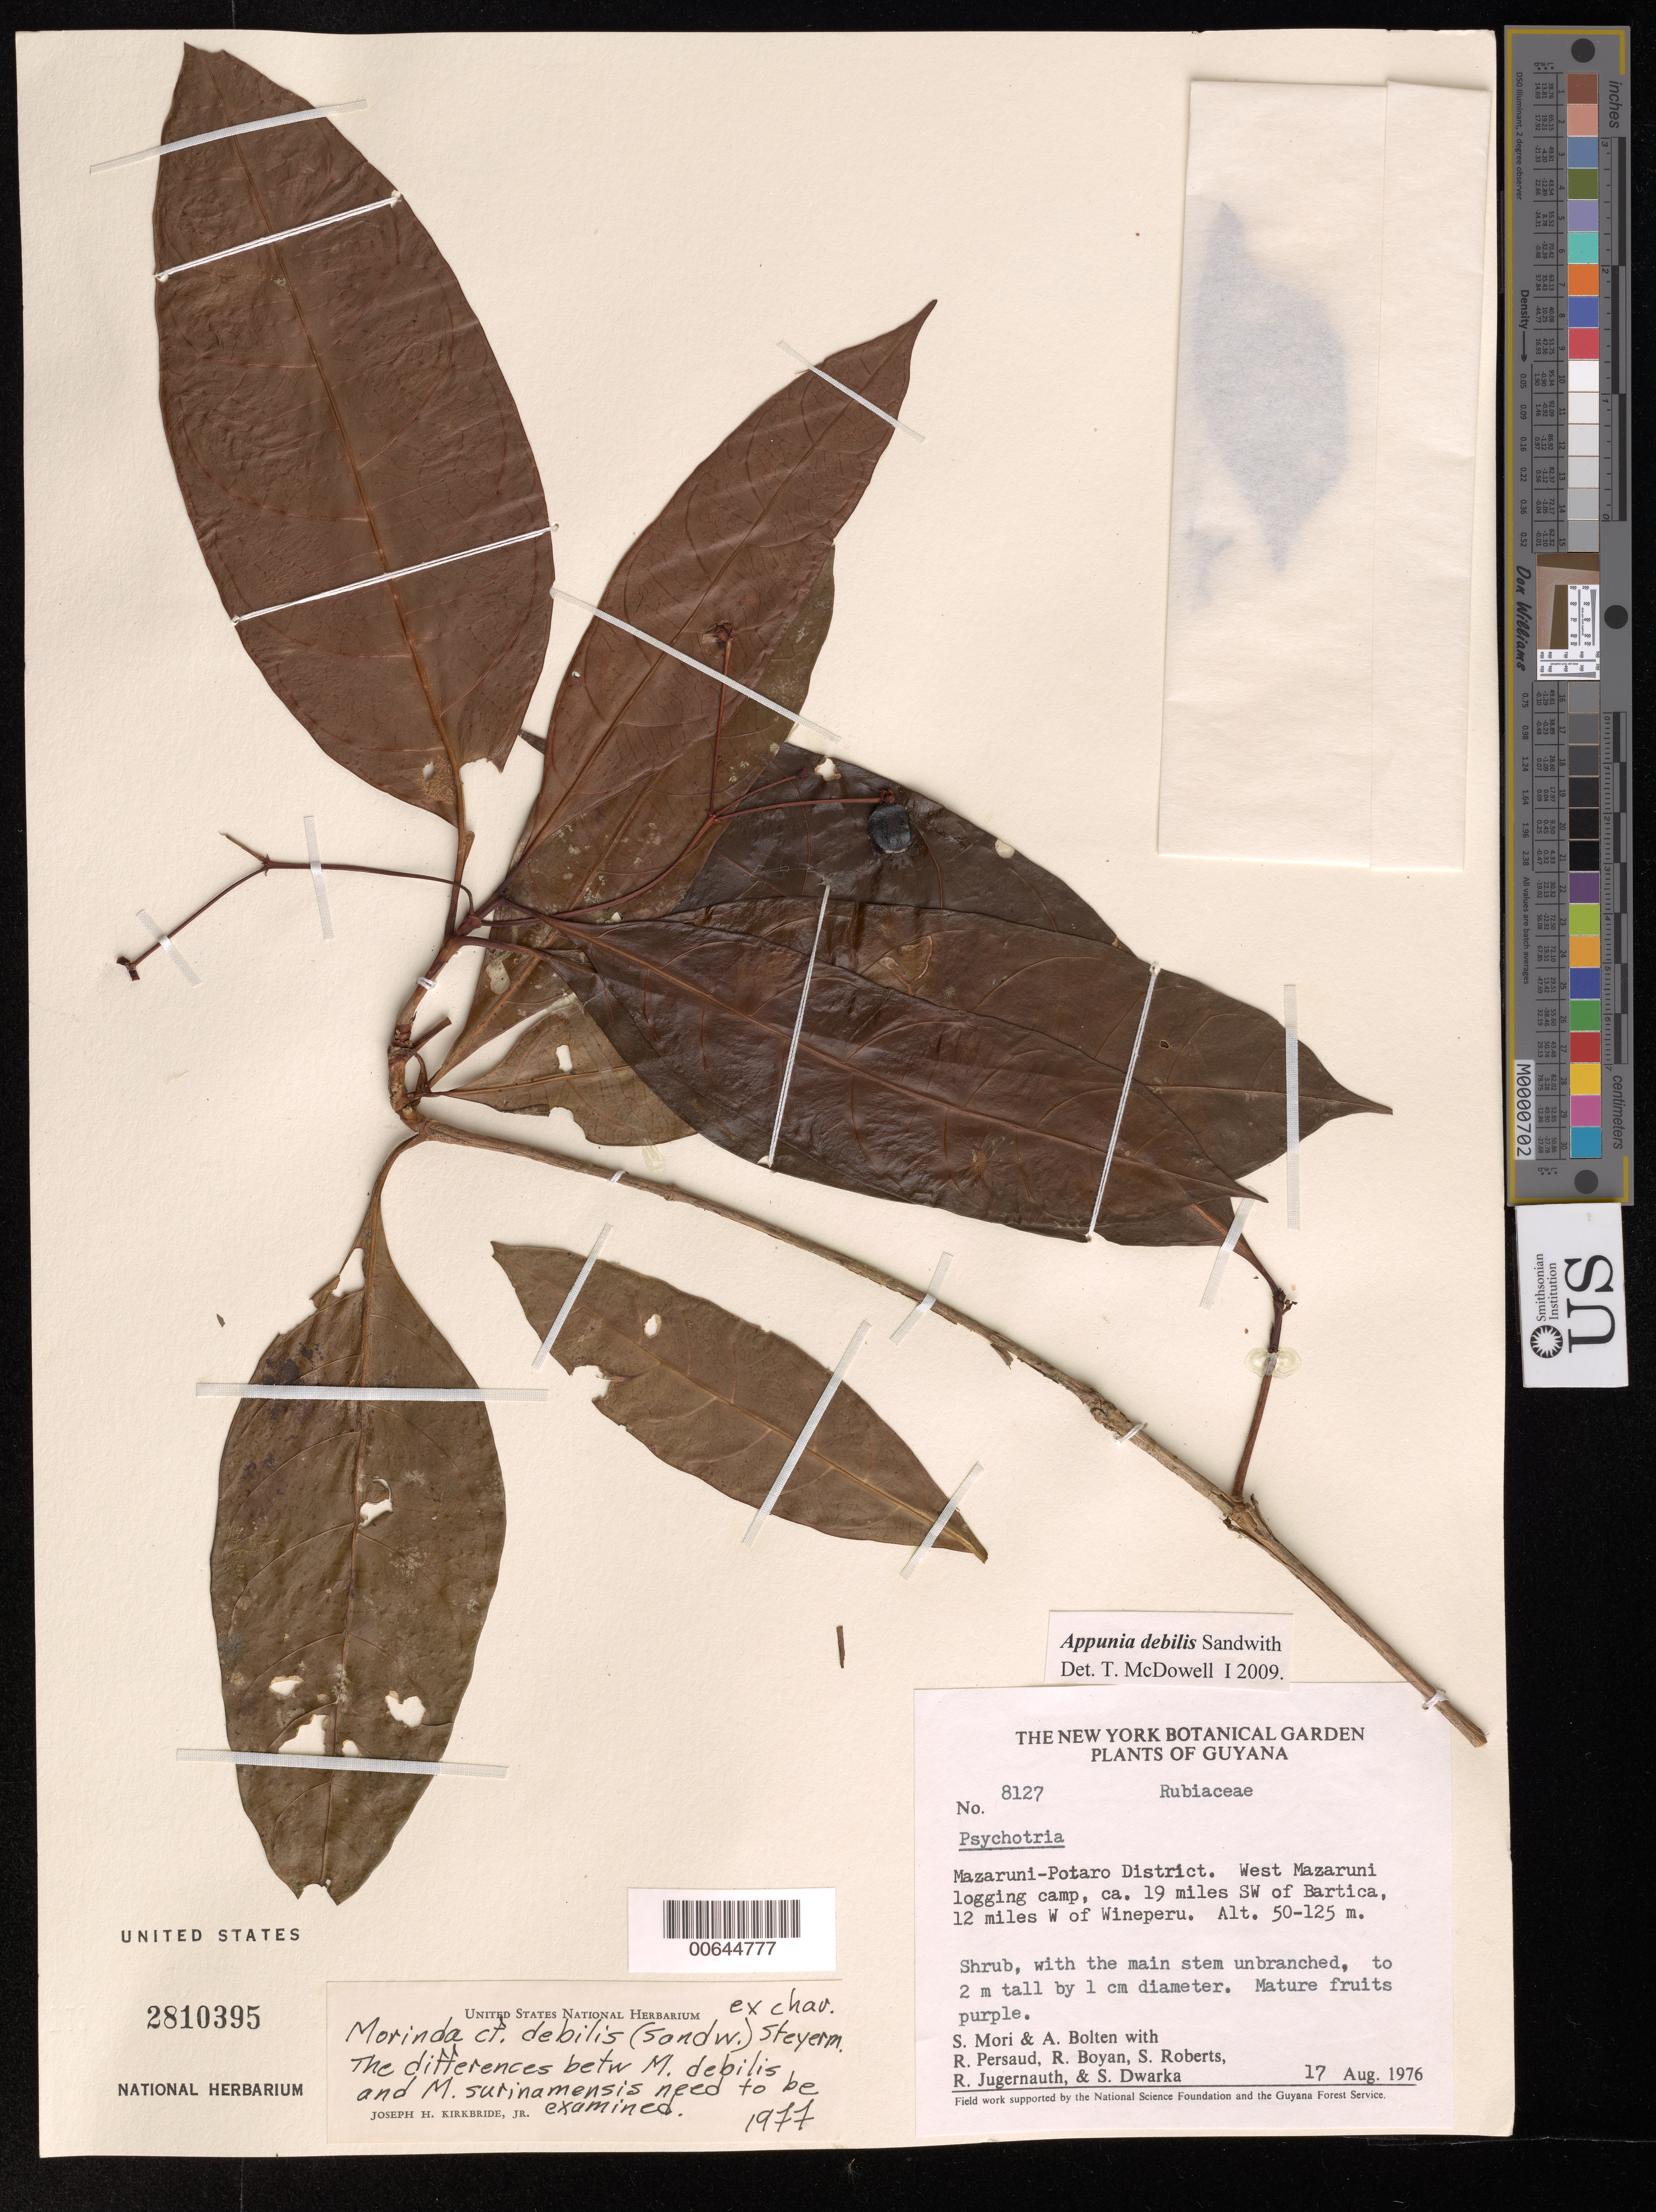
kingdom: Plantae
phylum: Tracheophyta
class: Magnoliopsida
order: Gentianales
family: Rubiaceae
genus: Appunia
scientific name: Appunia debilis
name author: Sandwith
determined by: McDowell, T.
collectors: S. Mori, A. Bolten, R. Persaud, R. Boyan, S. Roberts, R. Jugernauth & S. Dwarka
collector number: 8127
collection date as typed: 17-Aug-76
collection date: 1976-08-17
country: Guyana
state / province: Cuyuni-Mazaruni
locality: Bartica, 19 mi SW of; 12 mi. W of Wineperu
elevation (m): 50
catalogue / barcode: US 2810395